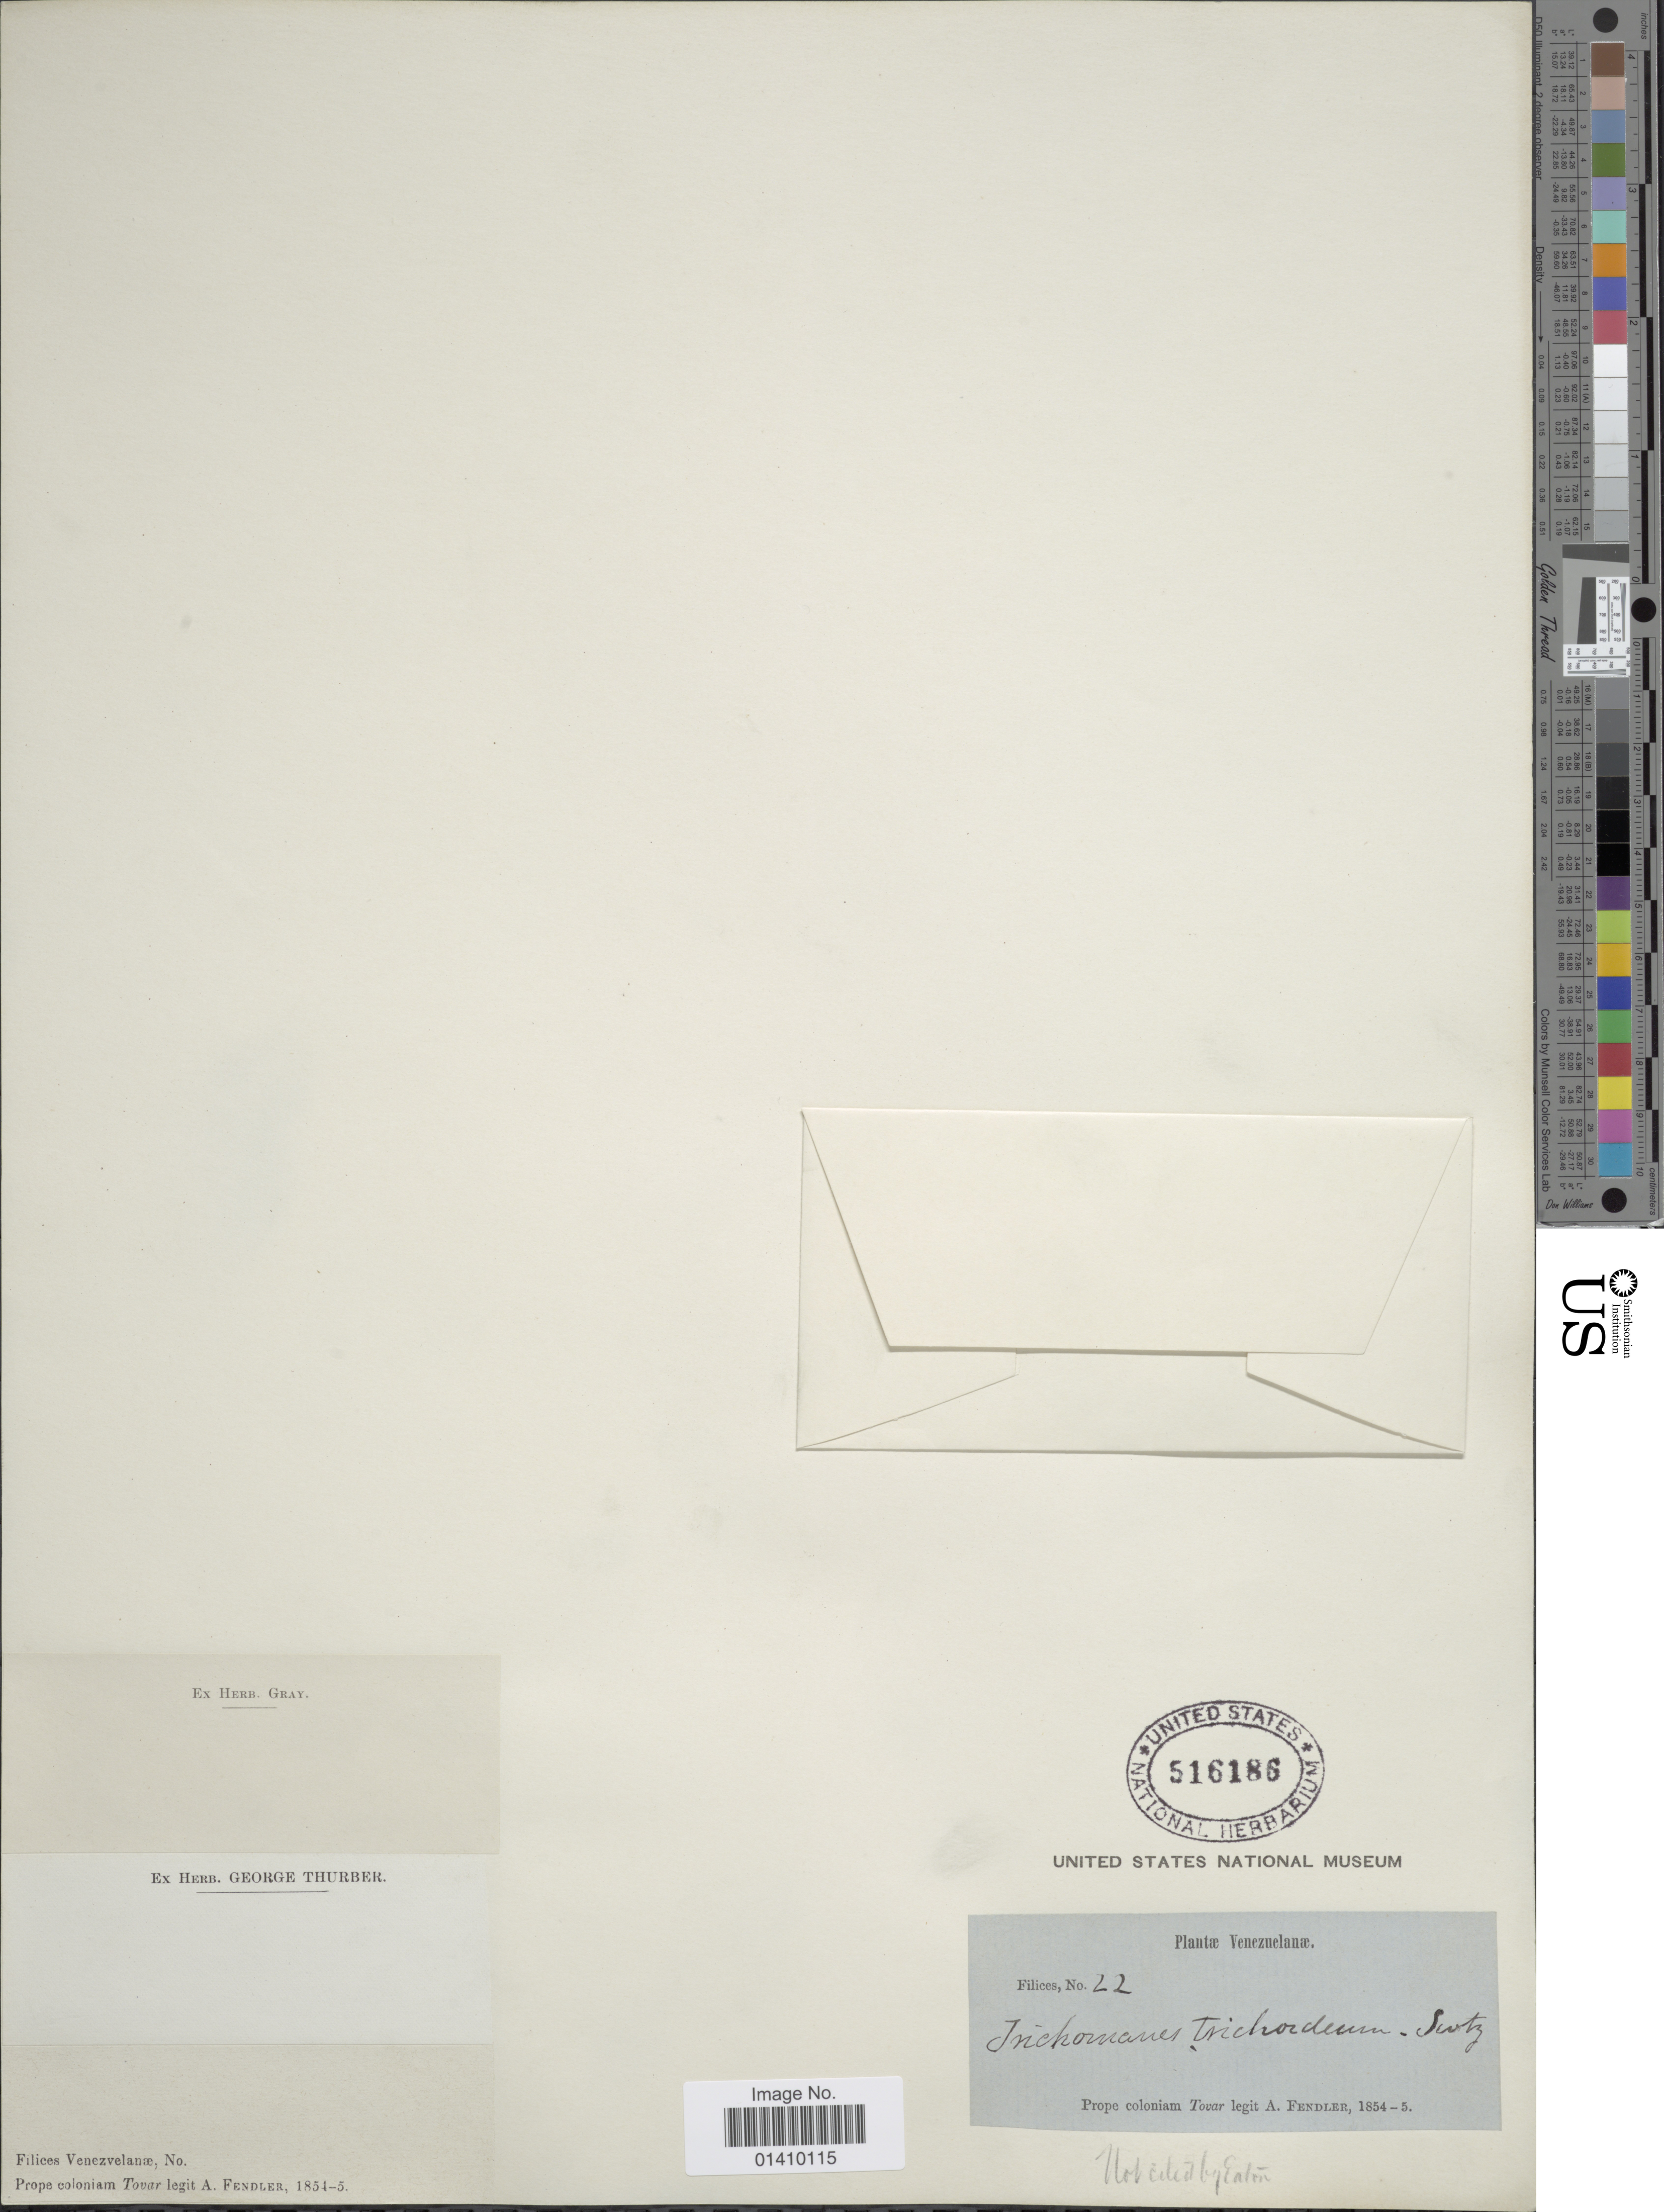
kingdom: Plantae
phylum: Tracheophyta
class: Polypodiopsida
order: Hymenophyllales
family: Hymenophyllaceae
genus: Polyphlebium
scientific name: Polyphlebium capillaceum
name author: (L.) Ebihara & Dubuisson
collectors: A. Fendler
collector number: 22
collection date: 1854/1855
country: Venezuela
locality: Prope coloniam Tovar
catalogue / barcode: US 516186